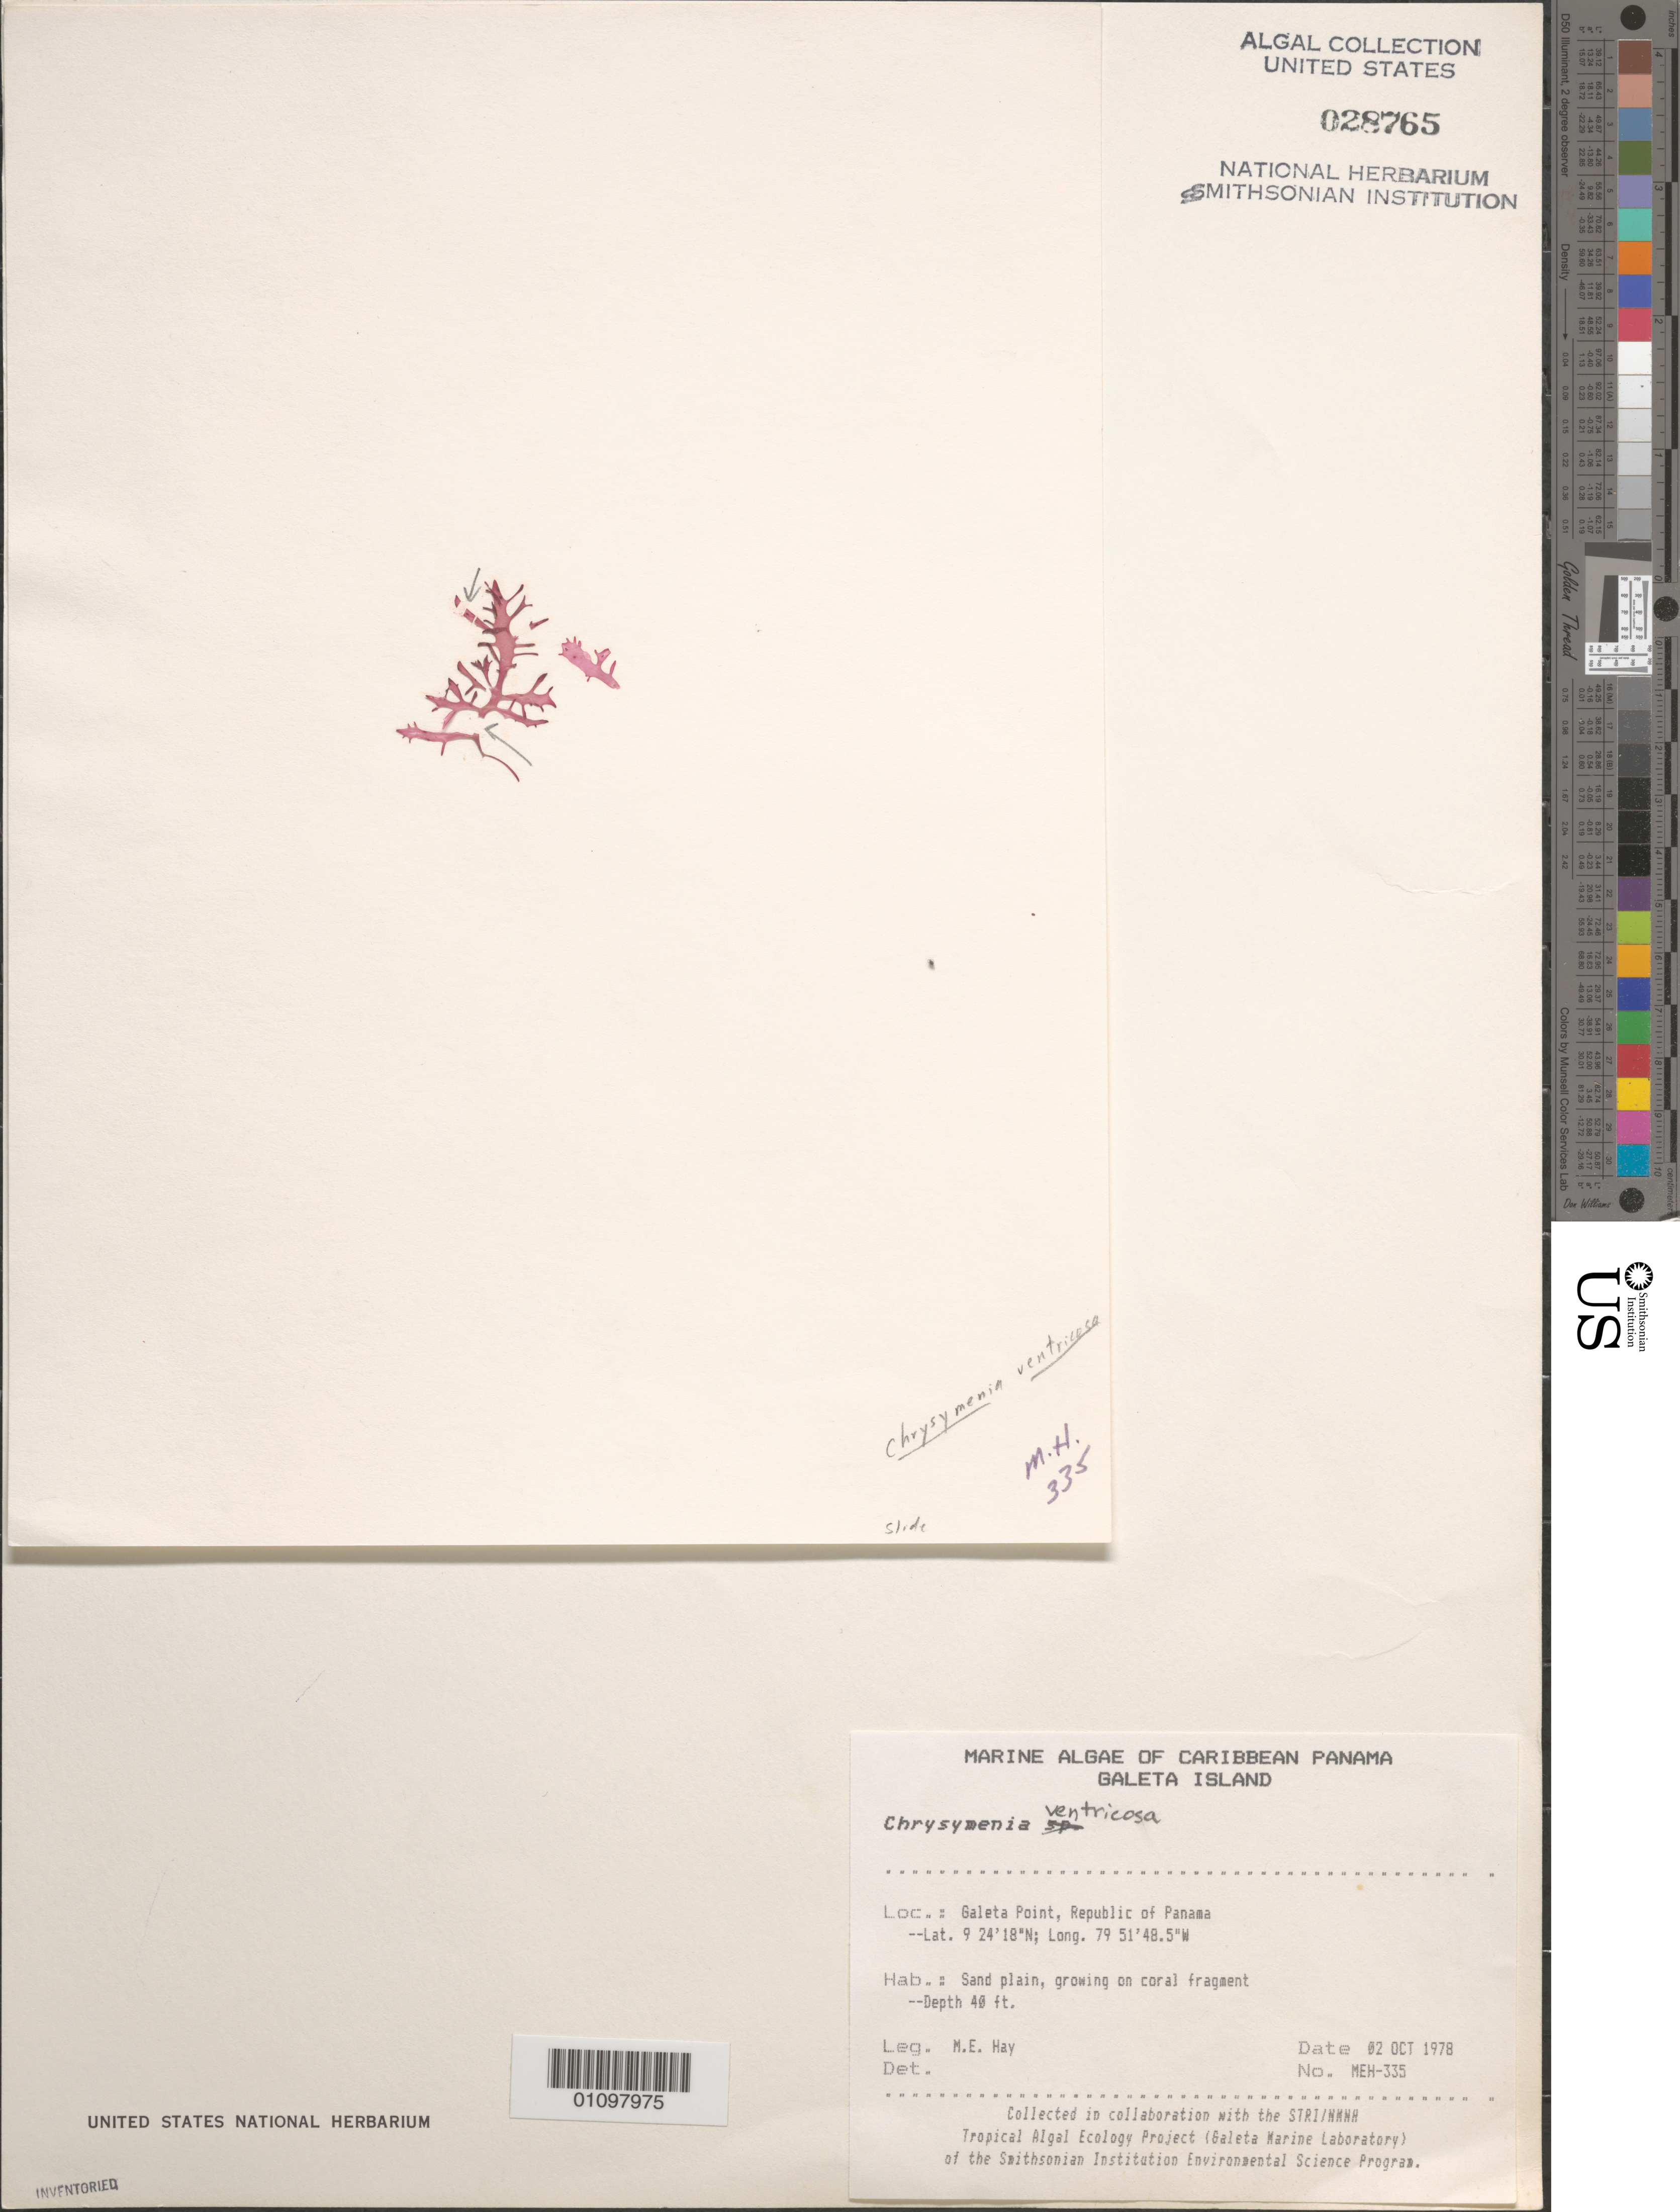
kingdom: Plantae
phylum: Rhodophyta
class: Florideophyceae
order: Rhodymeniales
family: Rhodymeniaceae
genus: Chrysymenia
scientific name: Chrysymenia ventricosa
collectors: M. E. Hay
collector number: MEH-335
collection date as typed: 02 Oct 1978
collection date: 1978-10-02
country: Panama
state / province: Colón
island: Galeta Island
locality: Galeta Point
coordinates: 9 24' 18" N, 79 51' 48.5" W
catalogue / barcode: US 28765